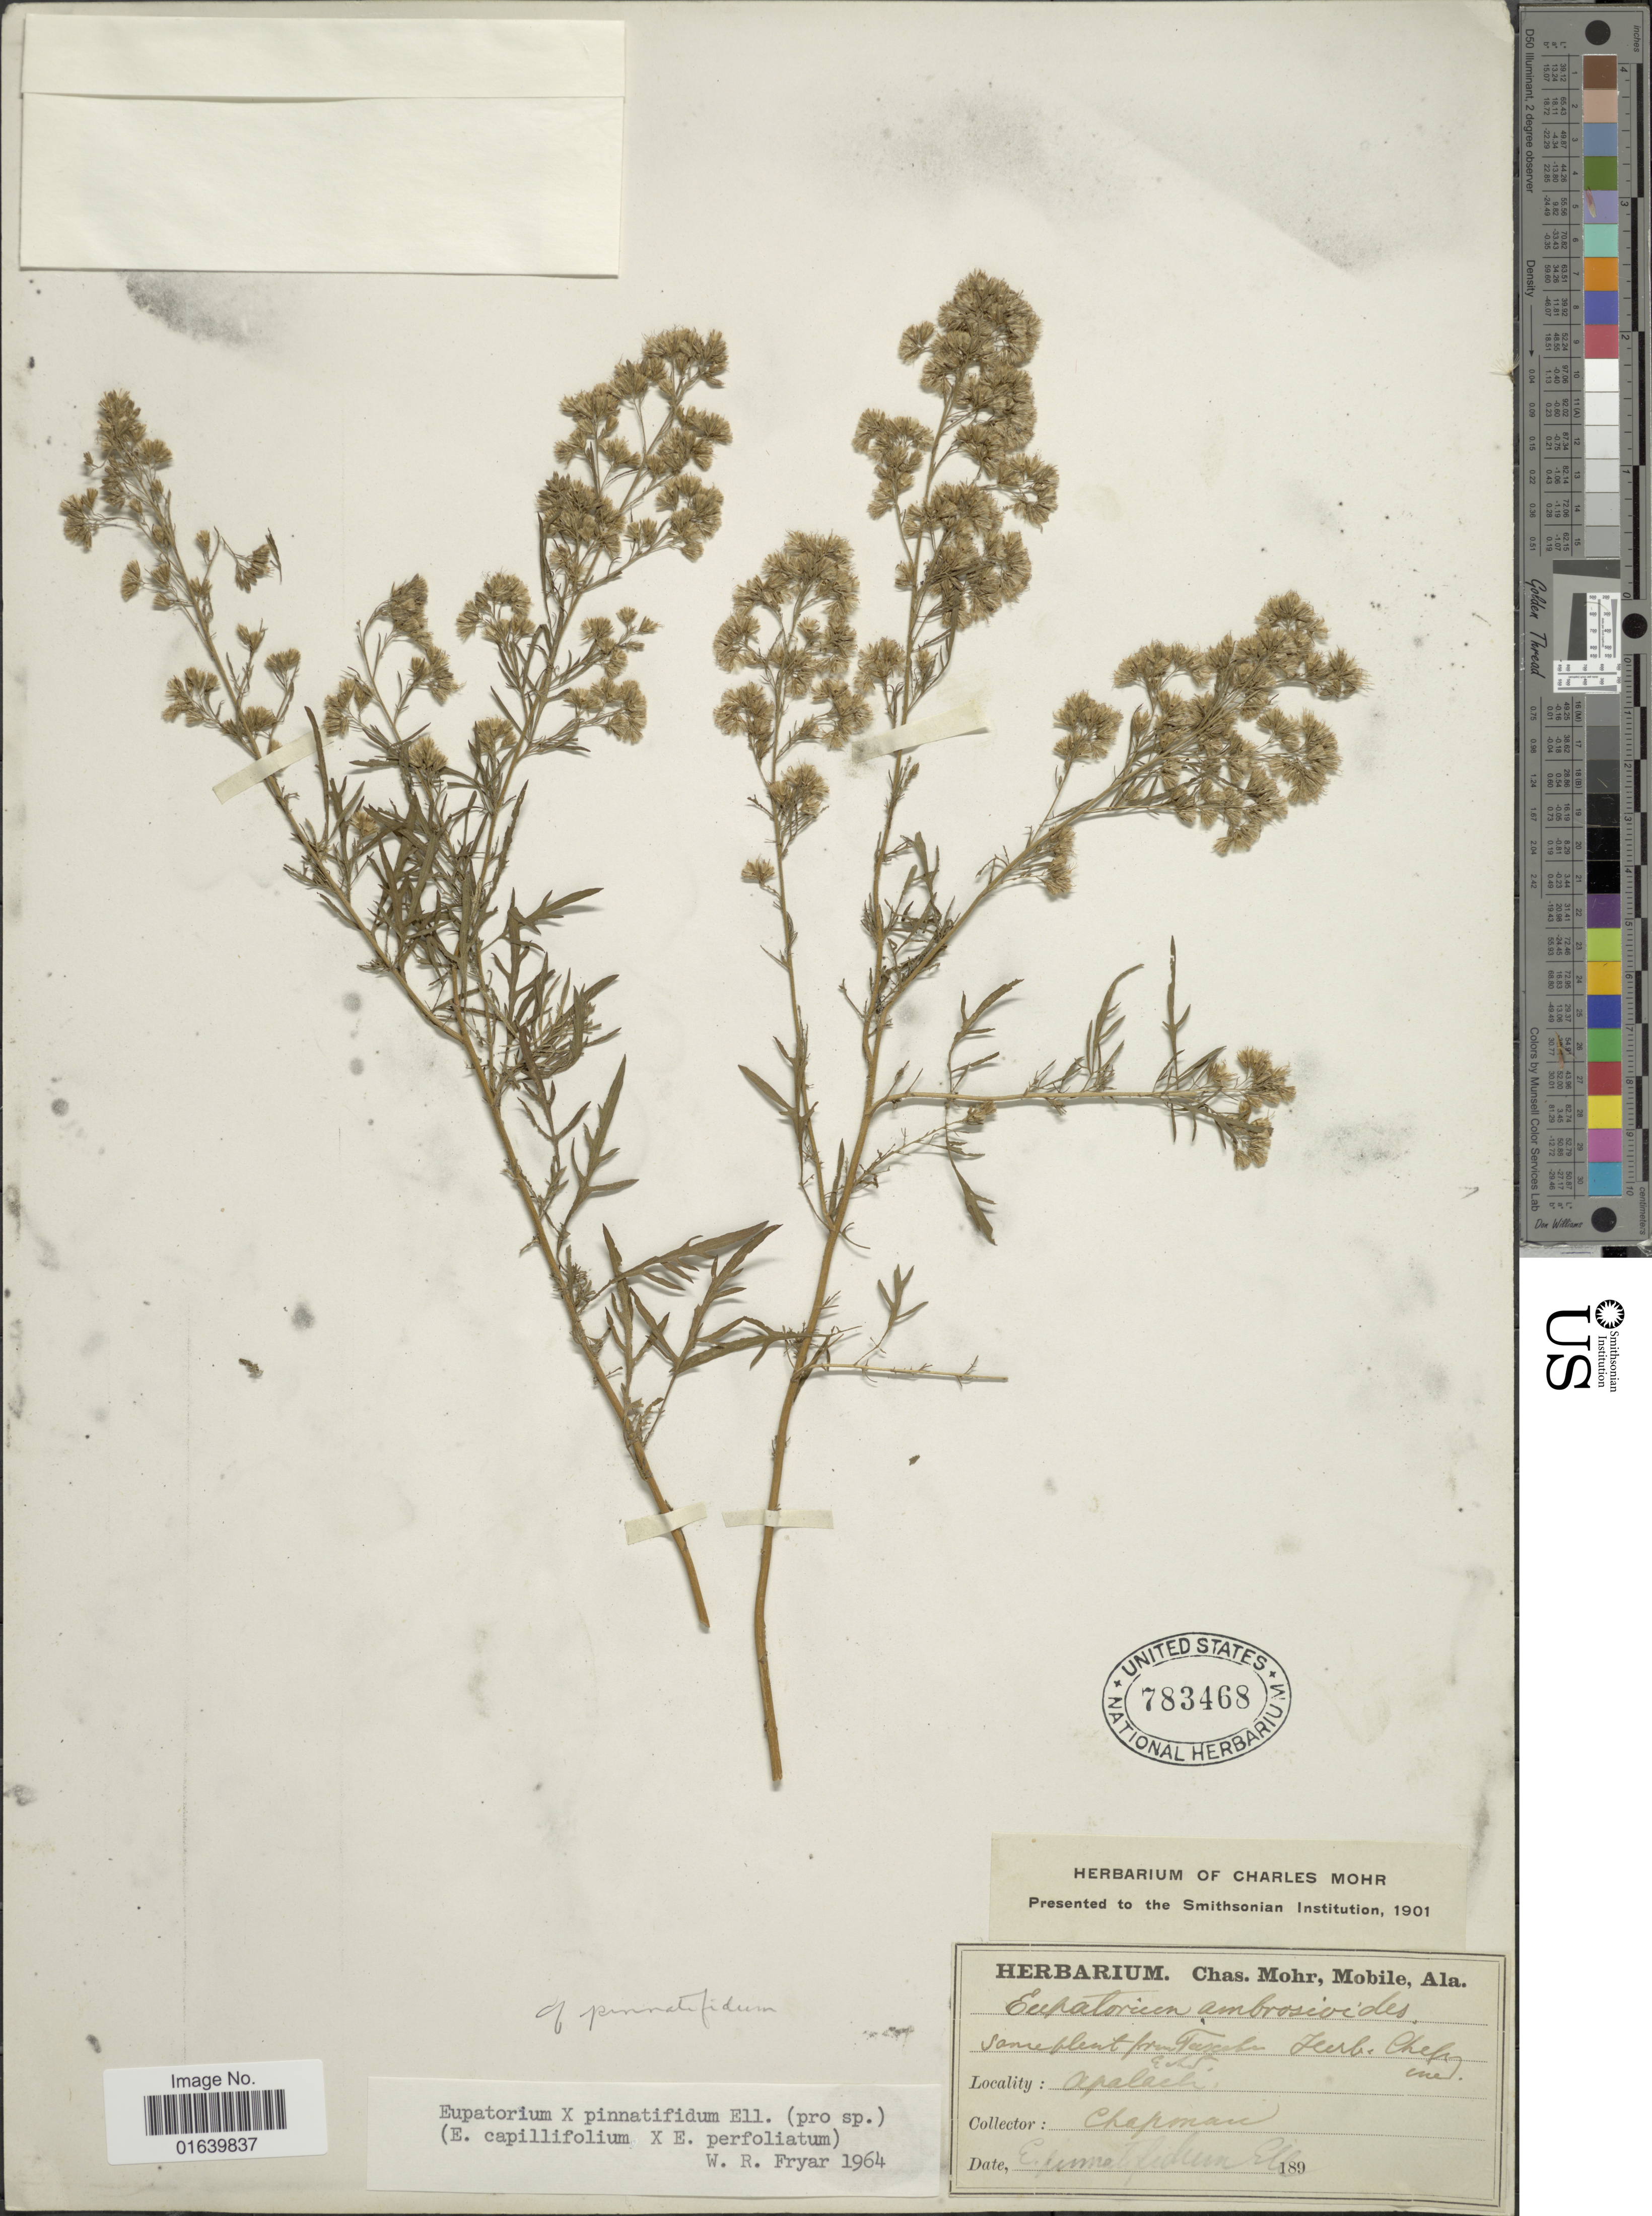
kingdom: Plantae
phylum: Tracheophyta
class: Magnoliopsida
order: Asterales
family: Asteraceae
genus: Eupatorium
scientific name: Eupatorium x pinnatifidum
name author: Elliott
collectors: A. Chapman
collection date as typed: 189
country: United States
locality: Apalach.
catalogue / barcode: US 783468